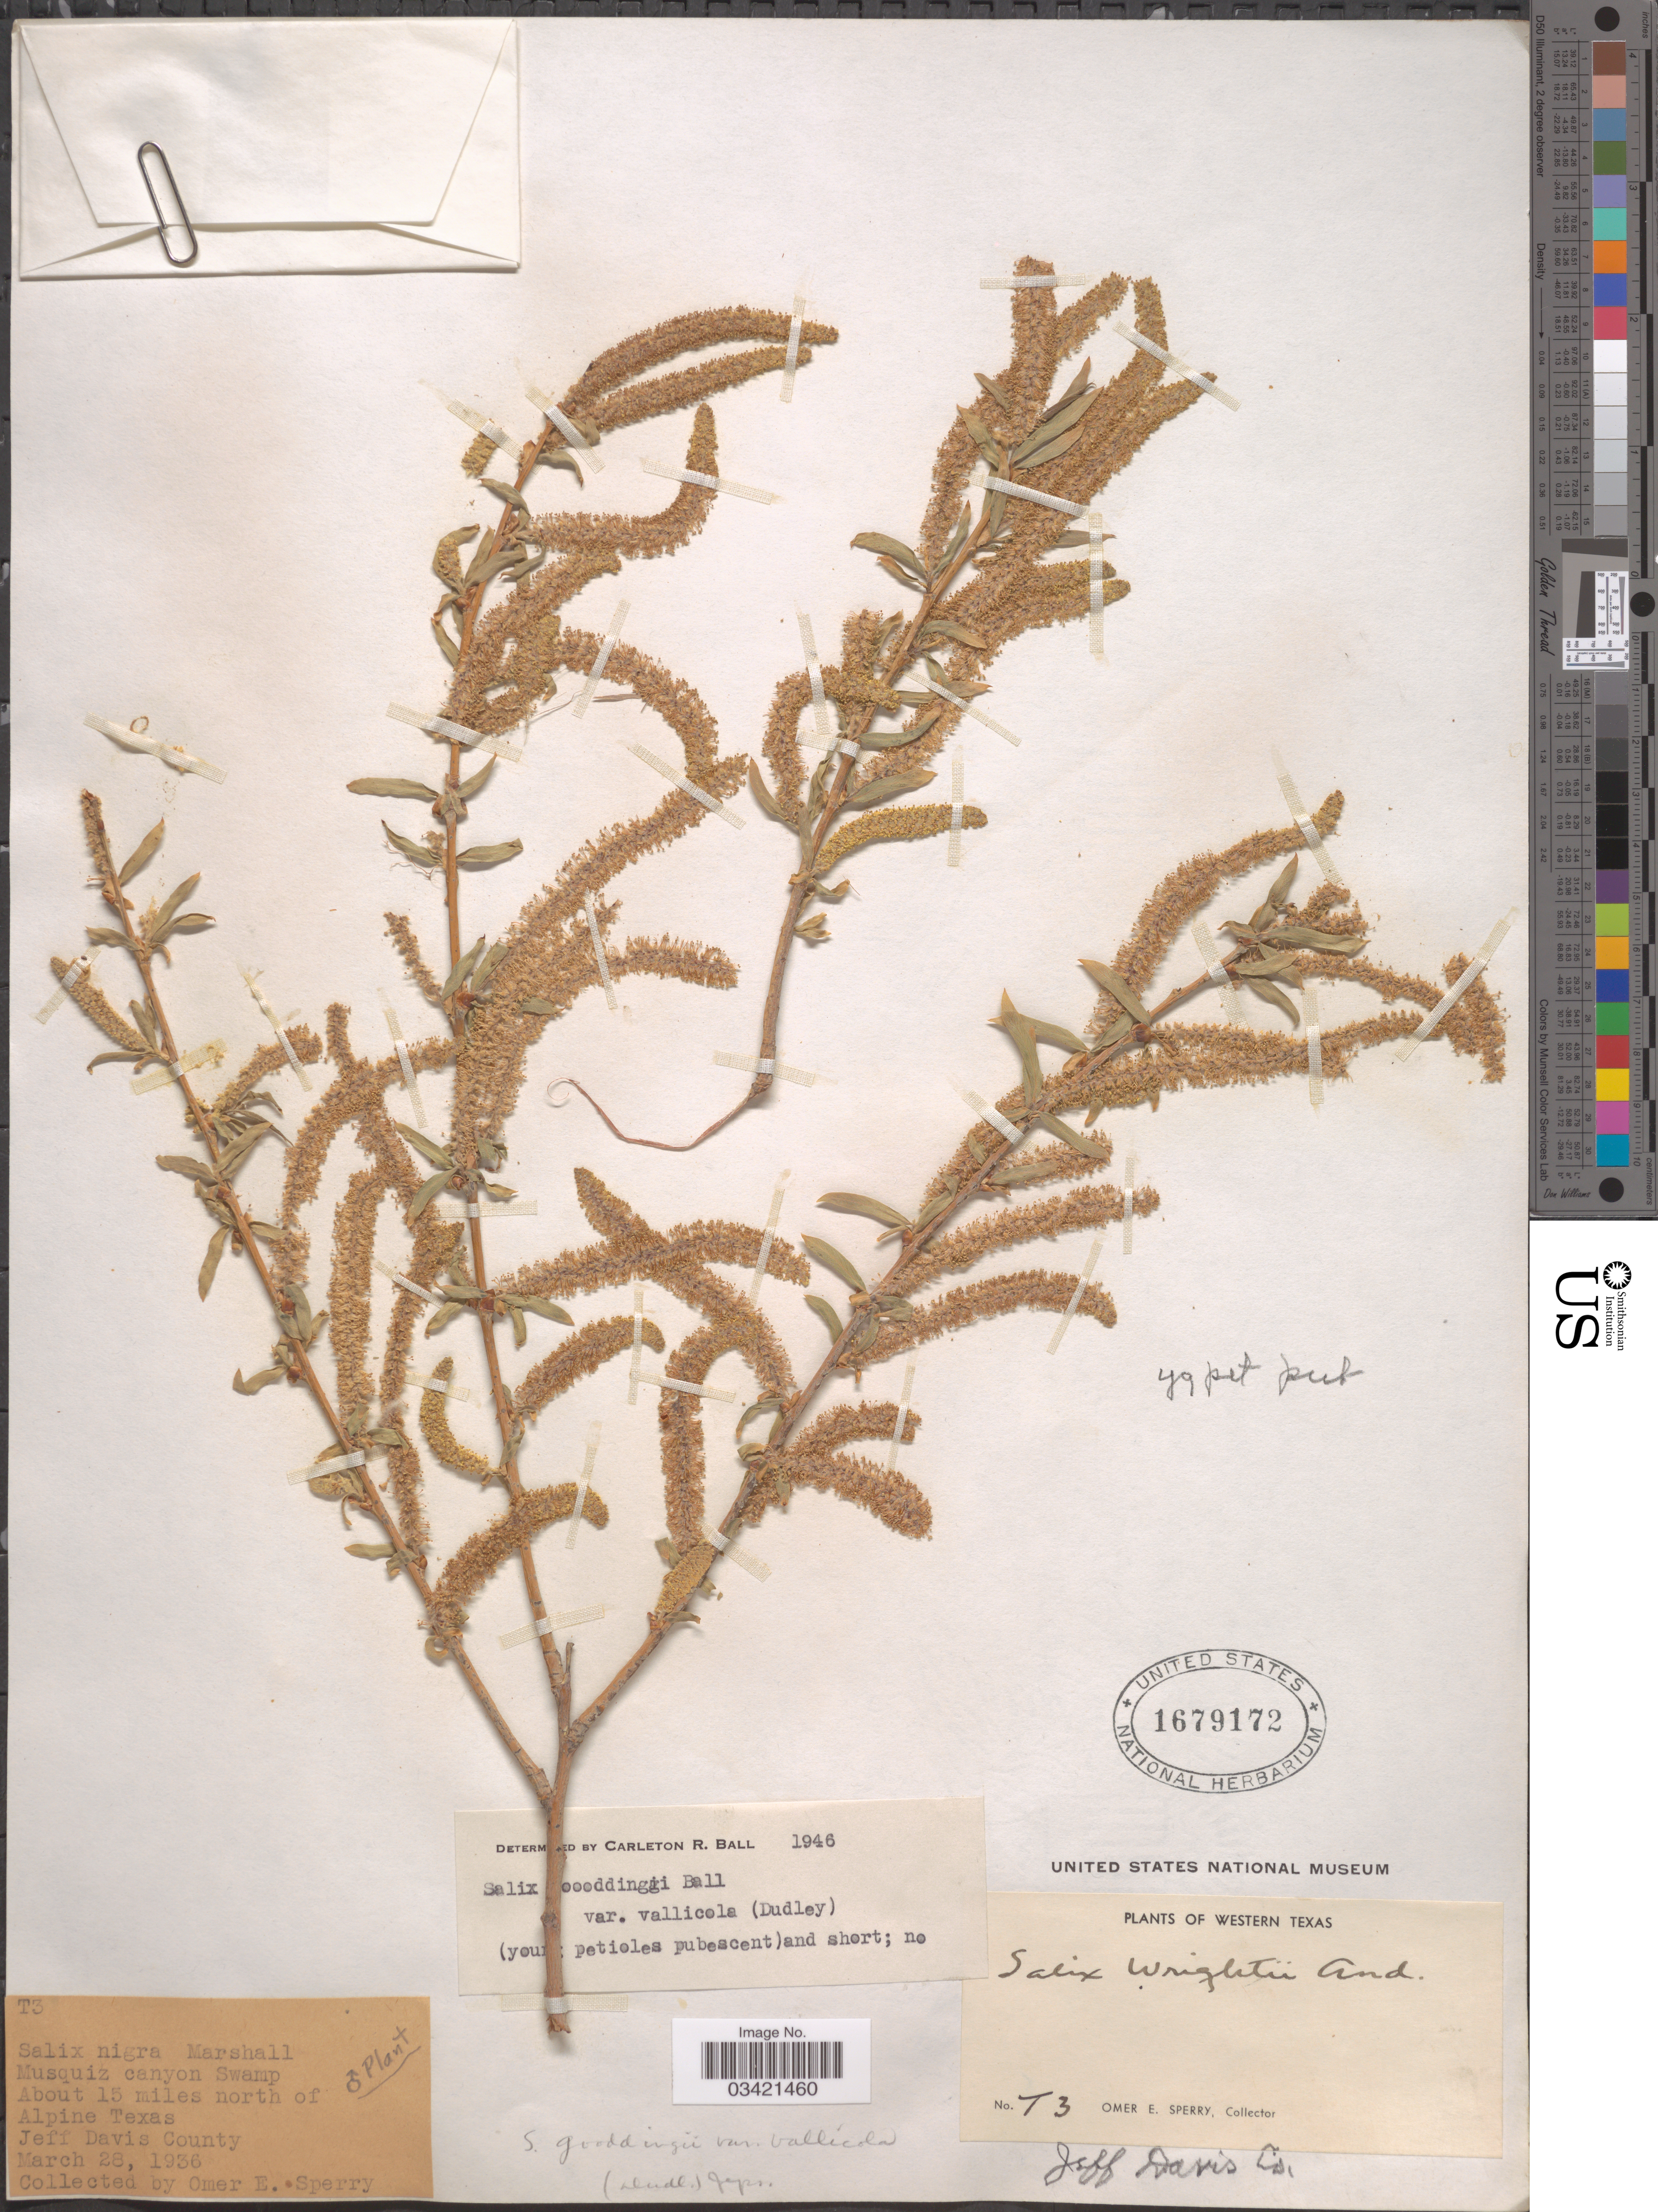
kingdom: Plantae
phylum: Tracheophyta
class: Magnoliopsida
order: Malpighiales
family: Salicaceae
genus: Salix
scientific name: Salix gooddingii var. vallicola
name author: (Dudley) C.R. Ball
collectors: O. E. Sperry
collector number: T3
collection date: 1936-03-28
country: United States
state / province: Texas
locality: Western Texas. Musquiz canyon Swamp. About 15 miles north of Alpine Texas. Jeff Davis County.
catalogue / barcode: US 1679172